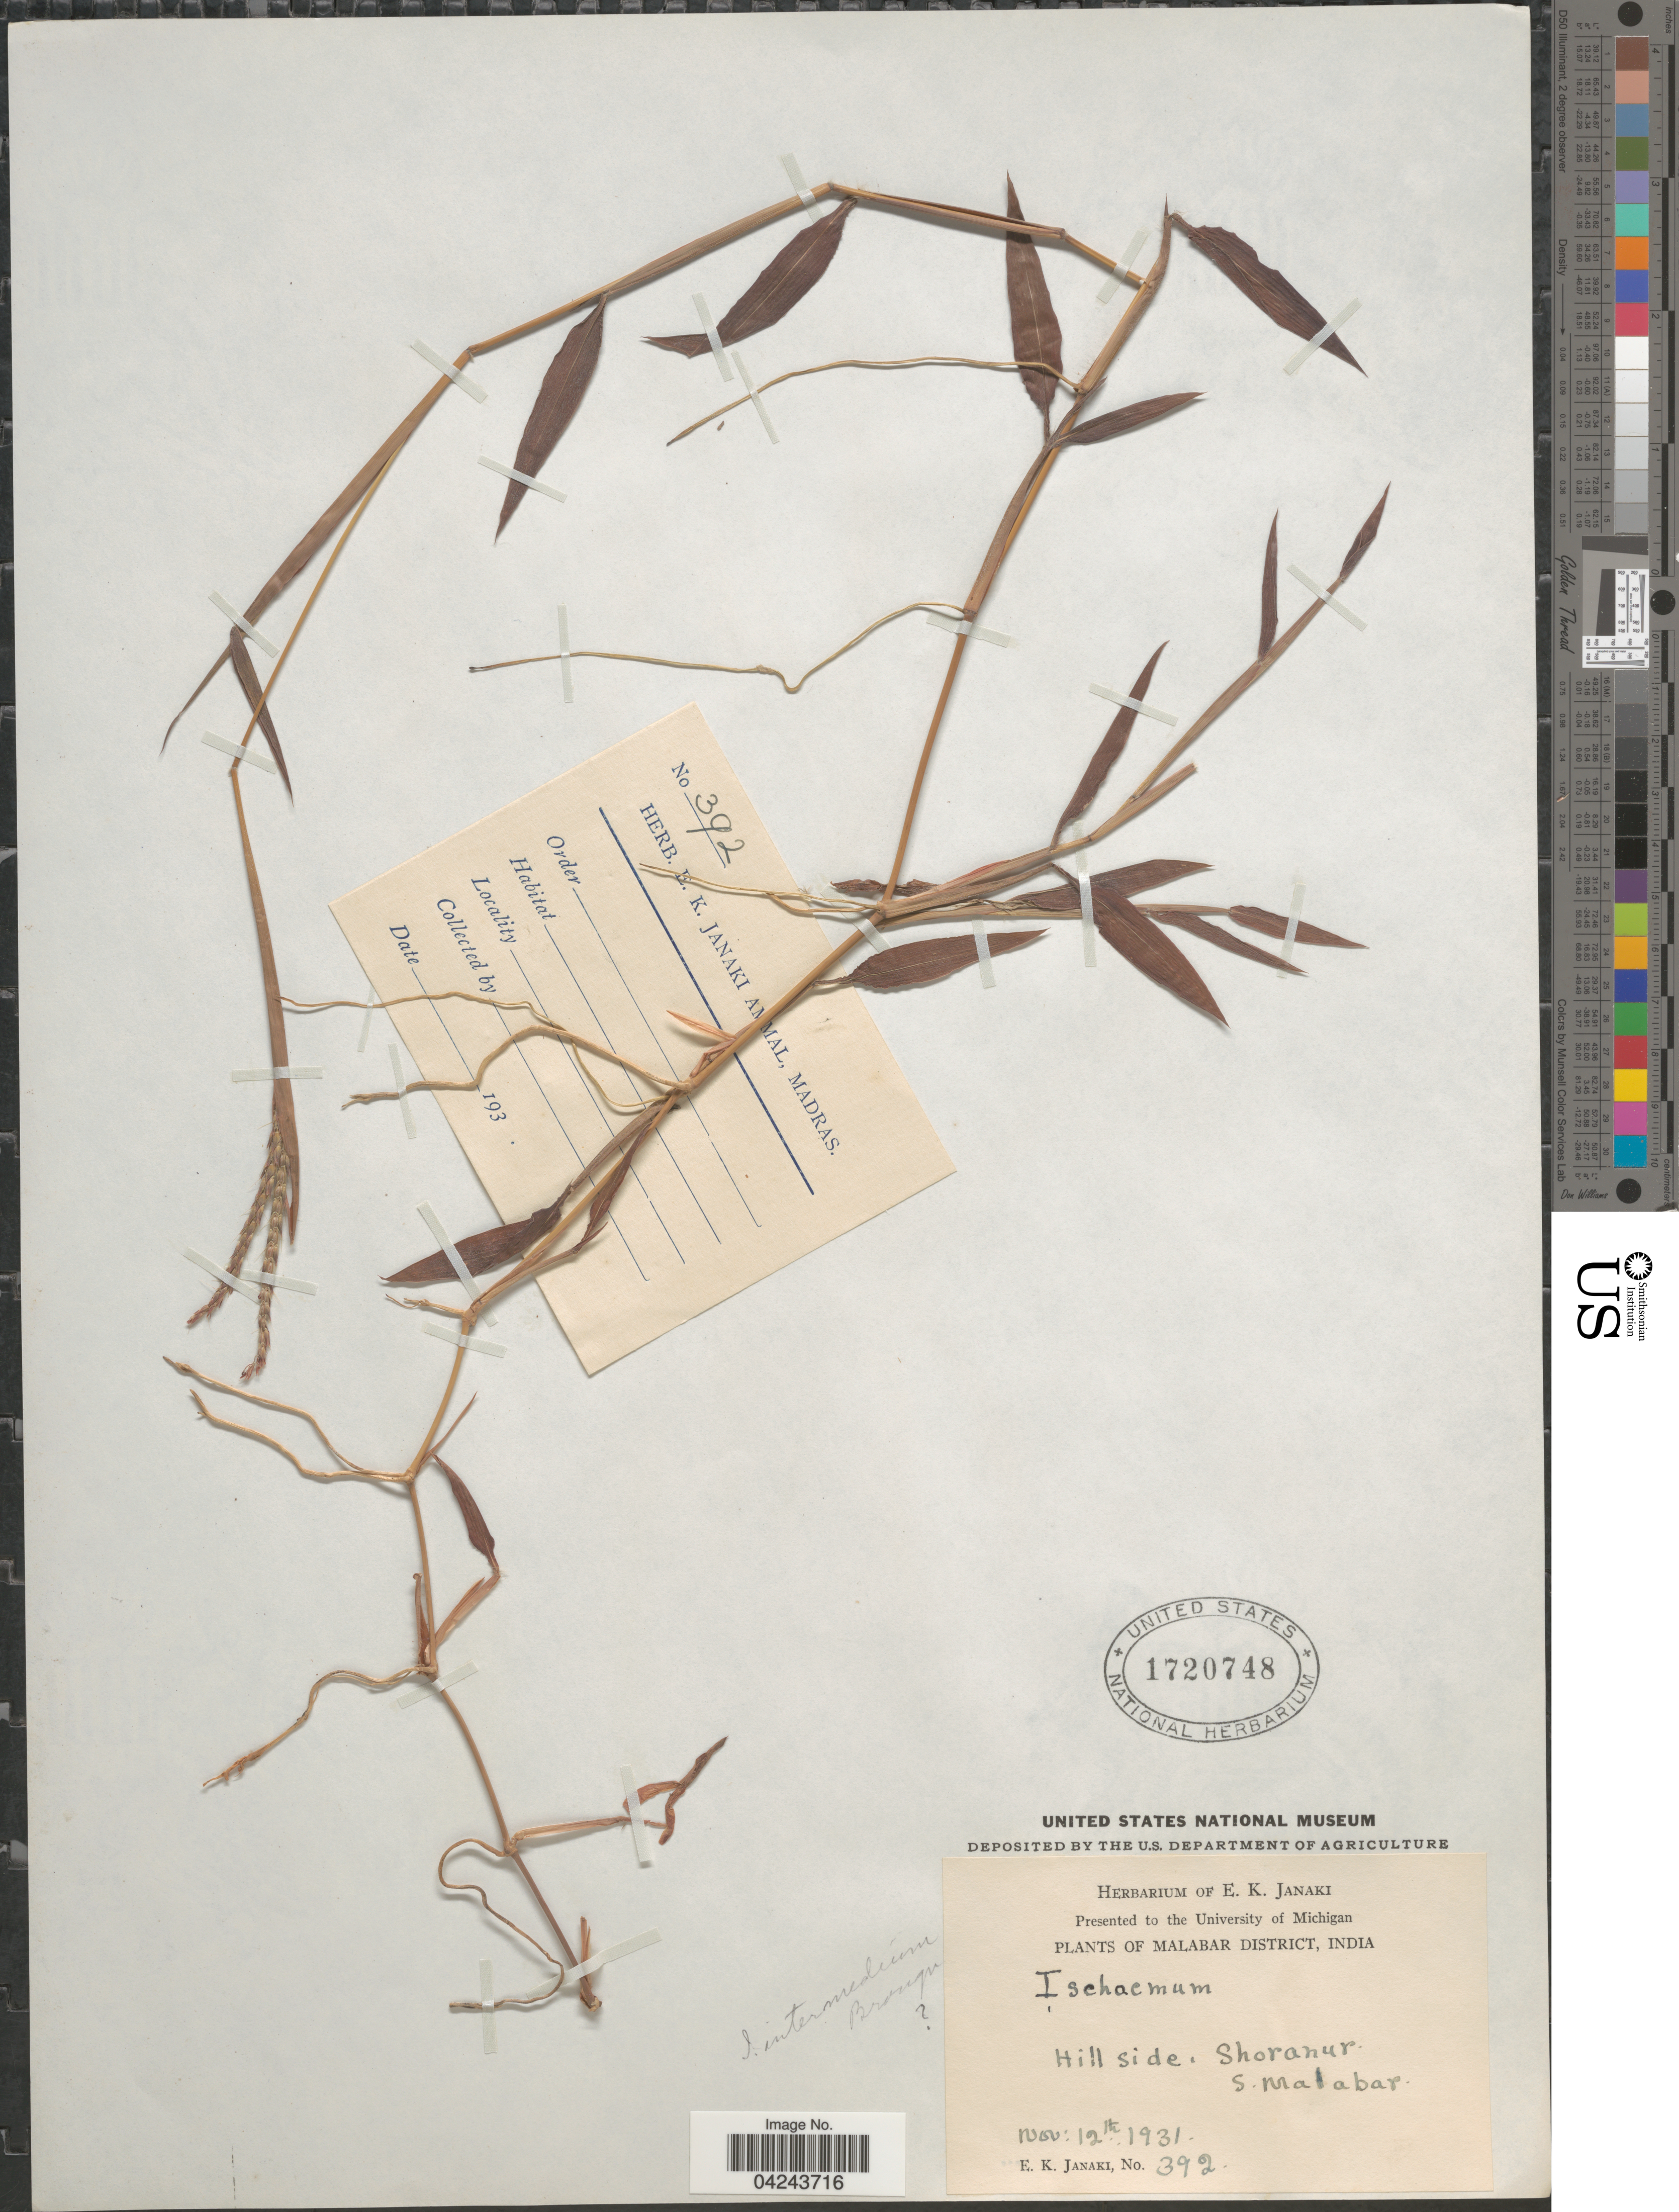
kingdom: Plantae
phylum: Tracheophyta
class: Liliopsida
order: Poales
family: Poaceae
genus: Ischaemum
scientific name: Ischaemum sp.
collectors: E. Janaki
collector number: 392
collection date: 1931-11-12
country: India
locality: Malabar District. Hillside, Shoranur, S. Malabar.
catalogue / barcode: US 1720748